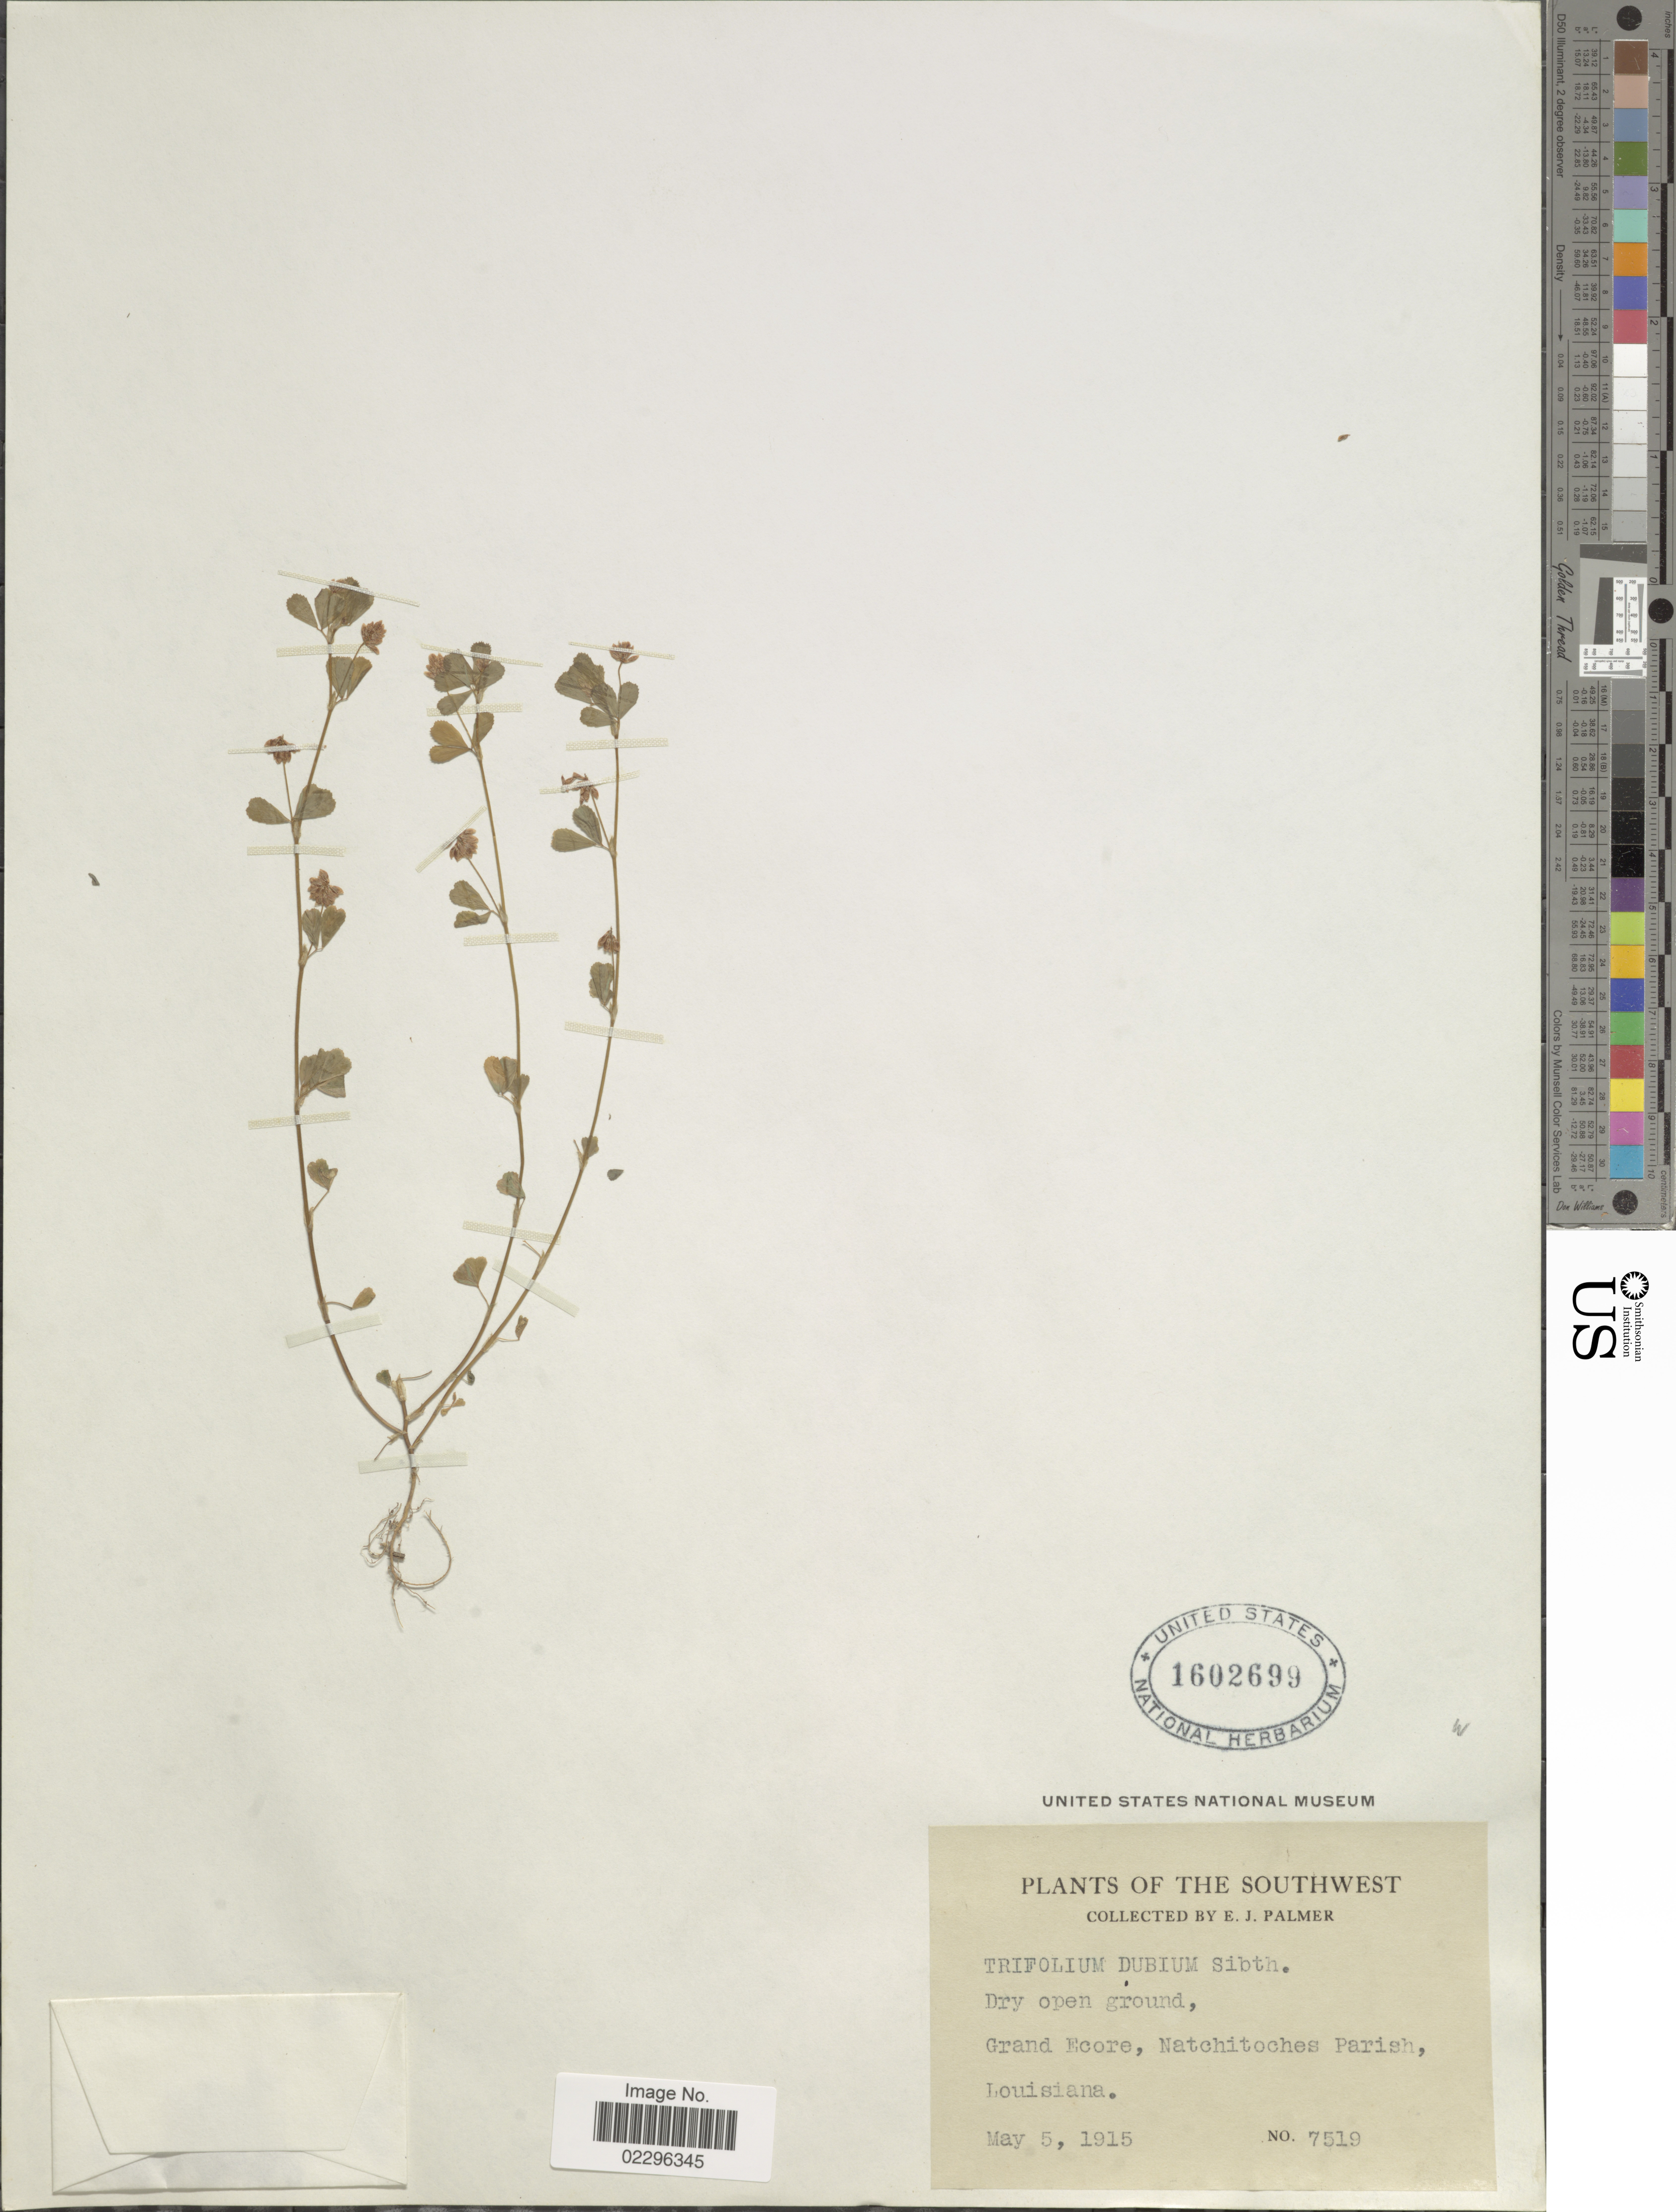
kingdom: Plantae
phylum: Tracheophyta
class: Magnoliopsida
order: Fabales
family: Fabaceae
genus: Trifolium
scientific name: Trifolium dubium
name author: Sibth.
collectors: E. J. Palmer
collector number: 7519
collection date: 1915-05-05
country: United States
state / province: Louisiana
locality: Southwest. Grand Ecore, Natchitoches Parish.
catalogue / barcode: US 1602699